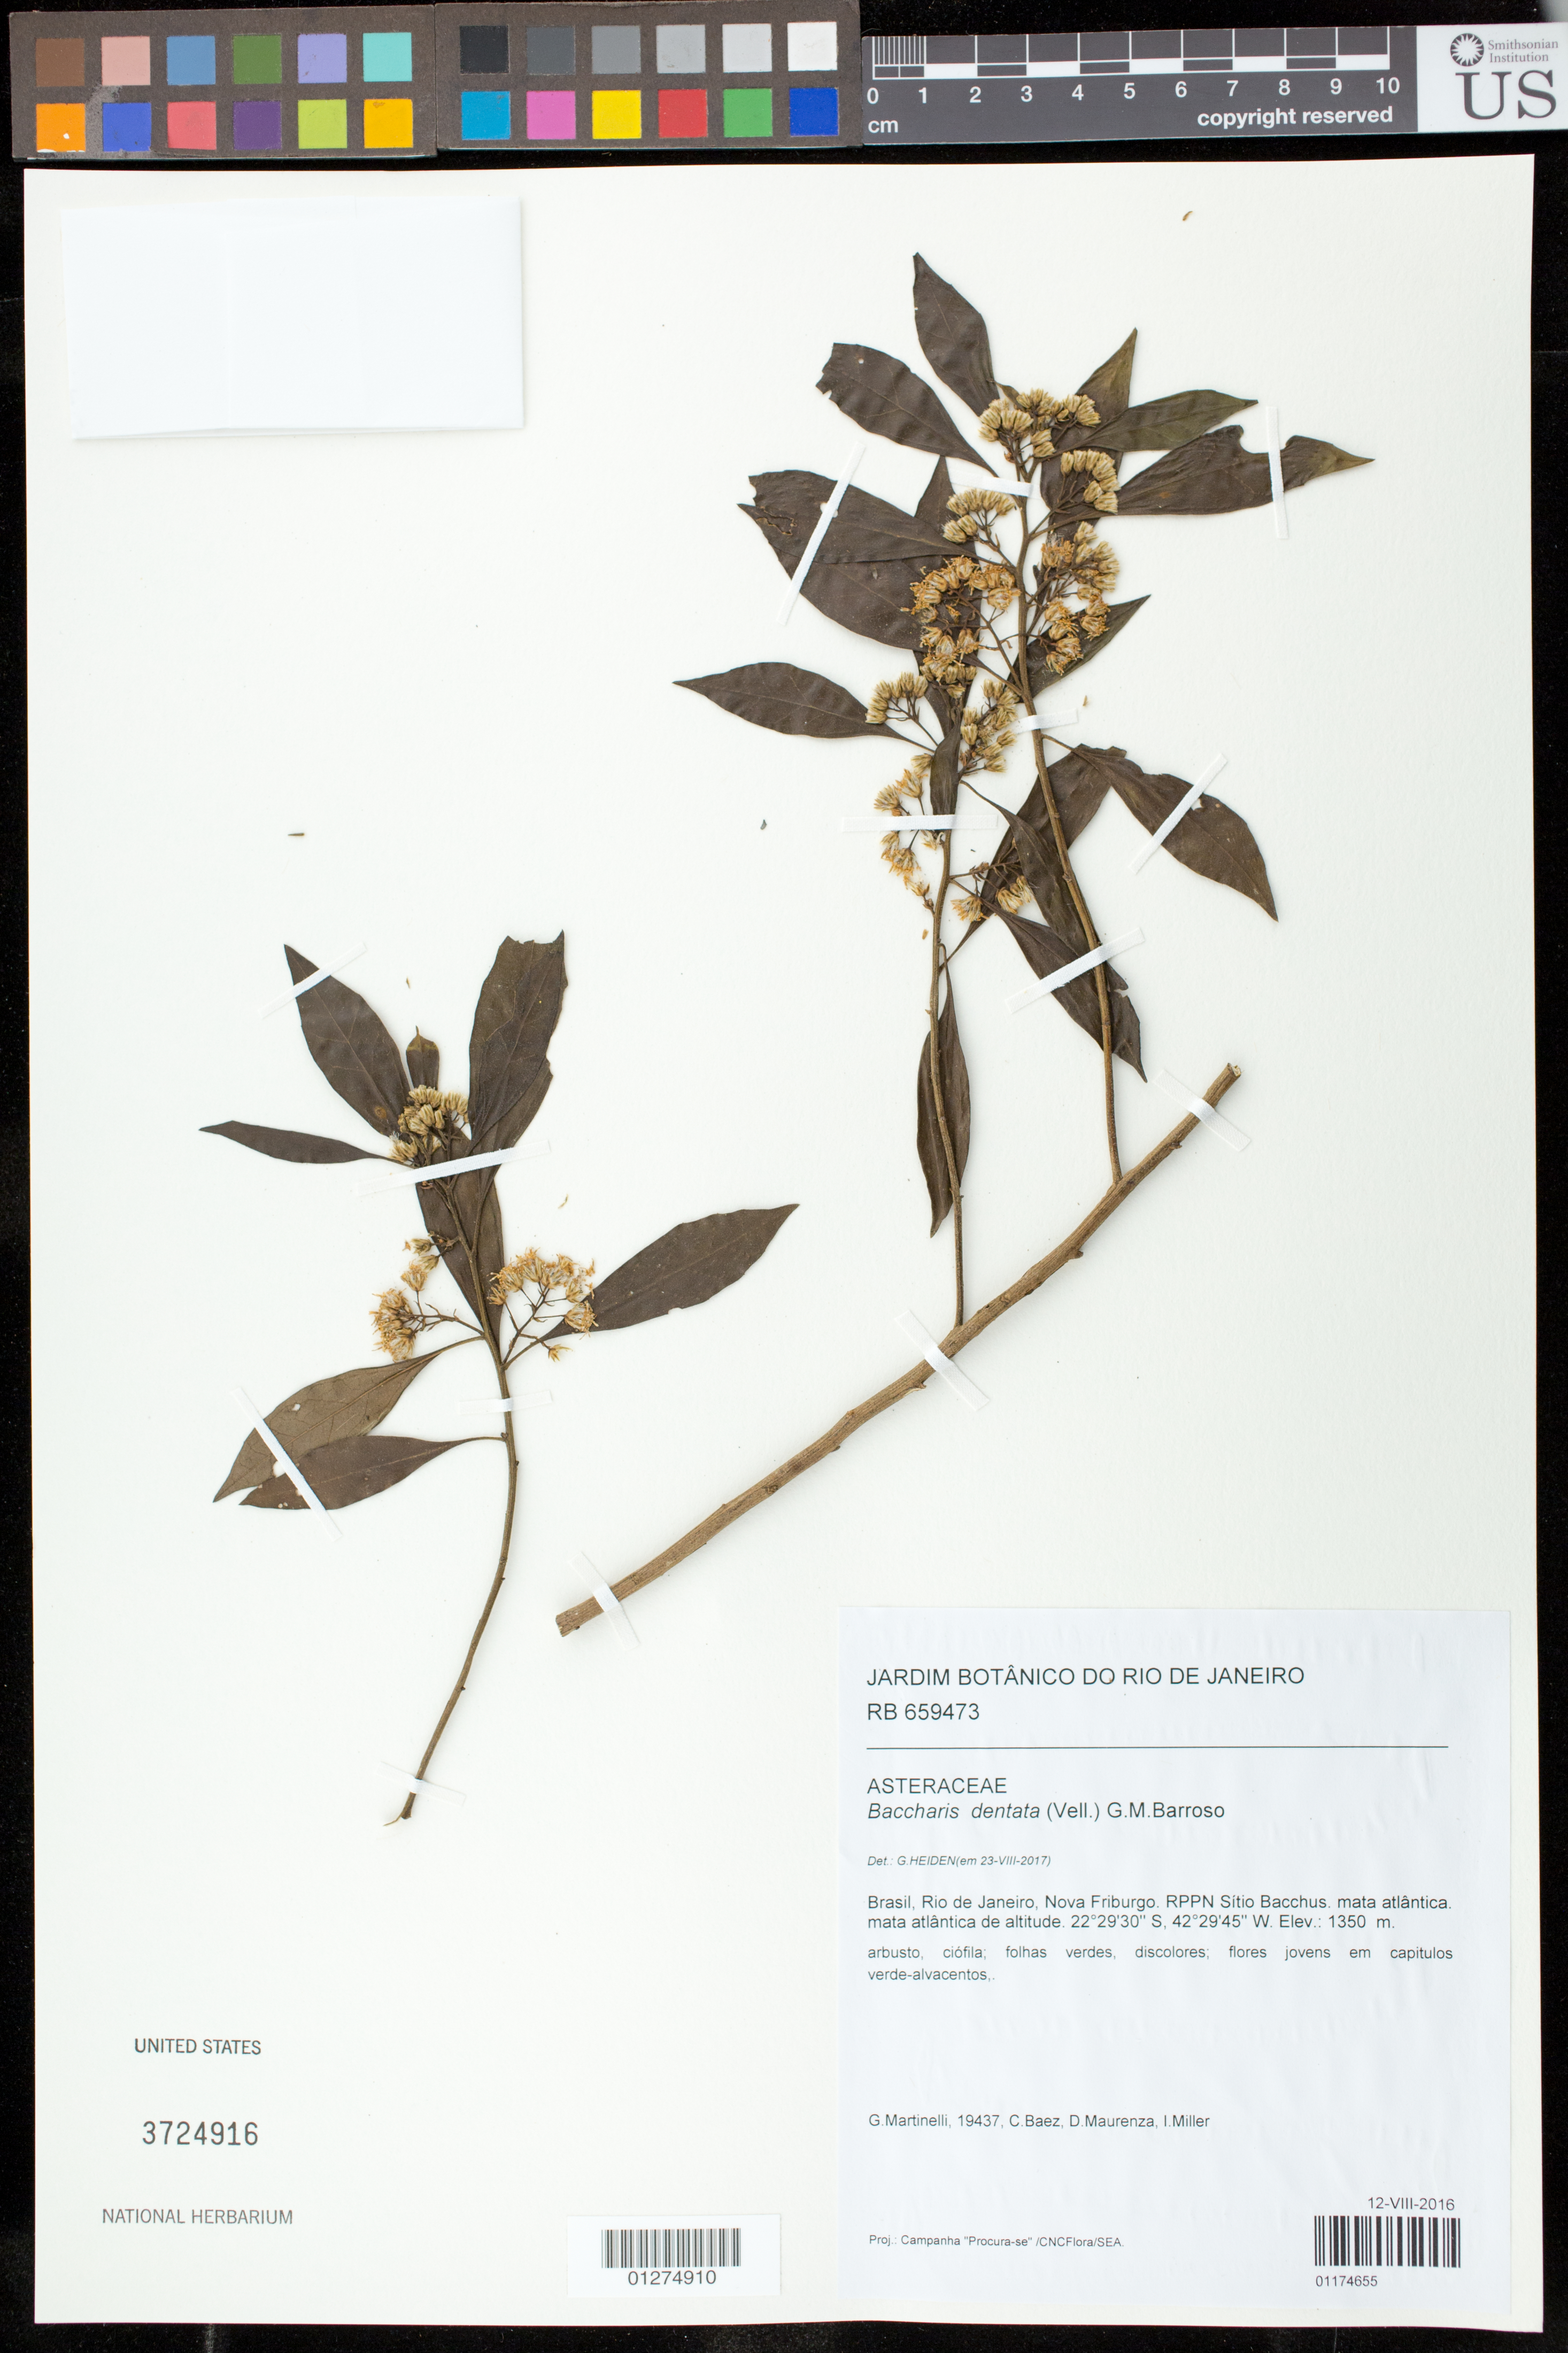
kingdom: Plantae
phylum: Tracheophyta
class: Magnoliopsida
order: Asterales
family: Asteraceae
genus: Baccharis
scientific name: Baccharis dentata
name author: (Vell.) G.M. Barroso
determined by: Heiden, G.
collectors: G. Martinelli, C. Baez, D. Maurenza & I. Miller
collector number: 19437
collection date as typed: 12 VIII 2016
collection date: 2016-08-12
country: Brazil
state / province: Rio de Janeiro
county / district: Nova Friburgo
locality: RPPN Sitio Bacchus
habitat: mata atlântica de altitude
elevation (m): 1350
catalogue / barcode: US 3724916